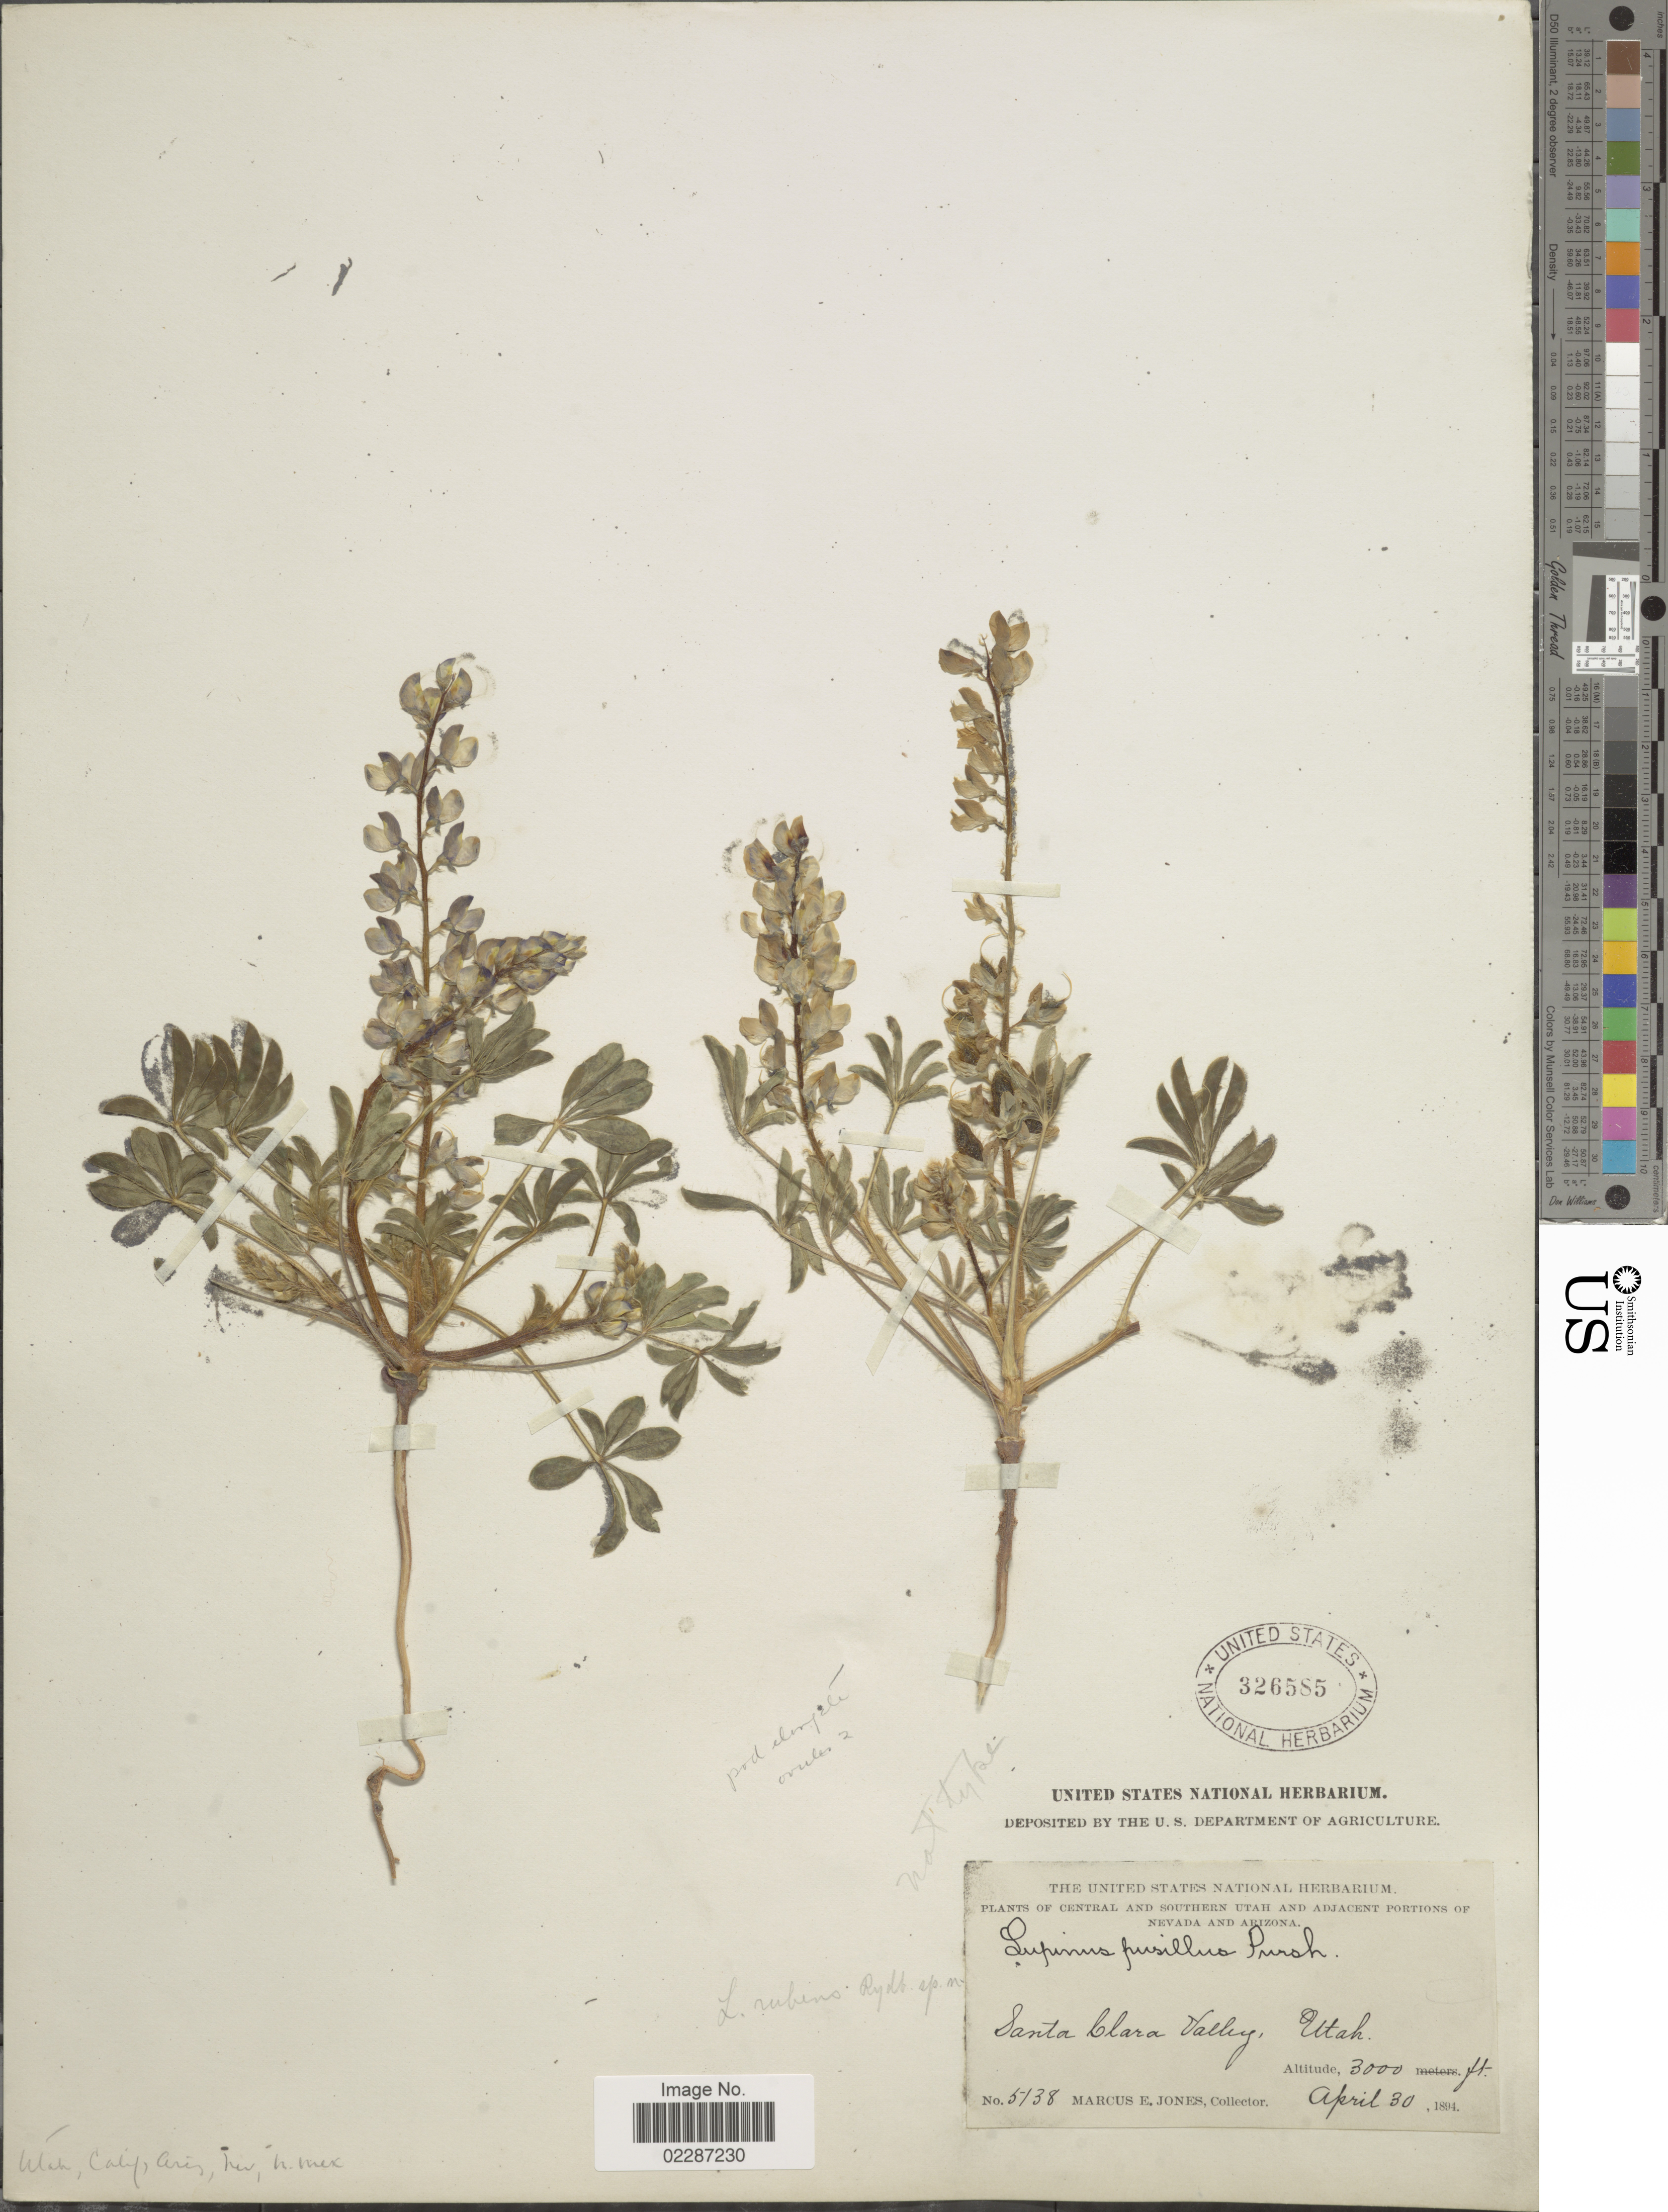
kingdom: Plantae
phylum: Tracheophyta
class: Magnoliopsida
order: Fabales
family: Fabaceae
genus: Lupinus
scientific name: Lupinus pusillus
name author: Pursh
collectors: M. E. Jones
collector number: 5138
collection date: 1894-04-30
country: United States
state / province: Utah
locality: Central and Southern Utah and Adjacent portions of Nevada and Arizona, Santa Clara Valley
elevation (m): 914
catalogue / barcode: US 326585